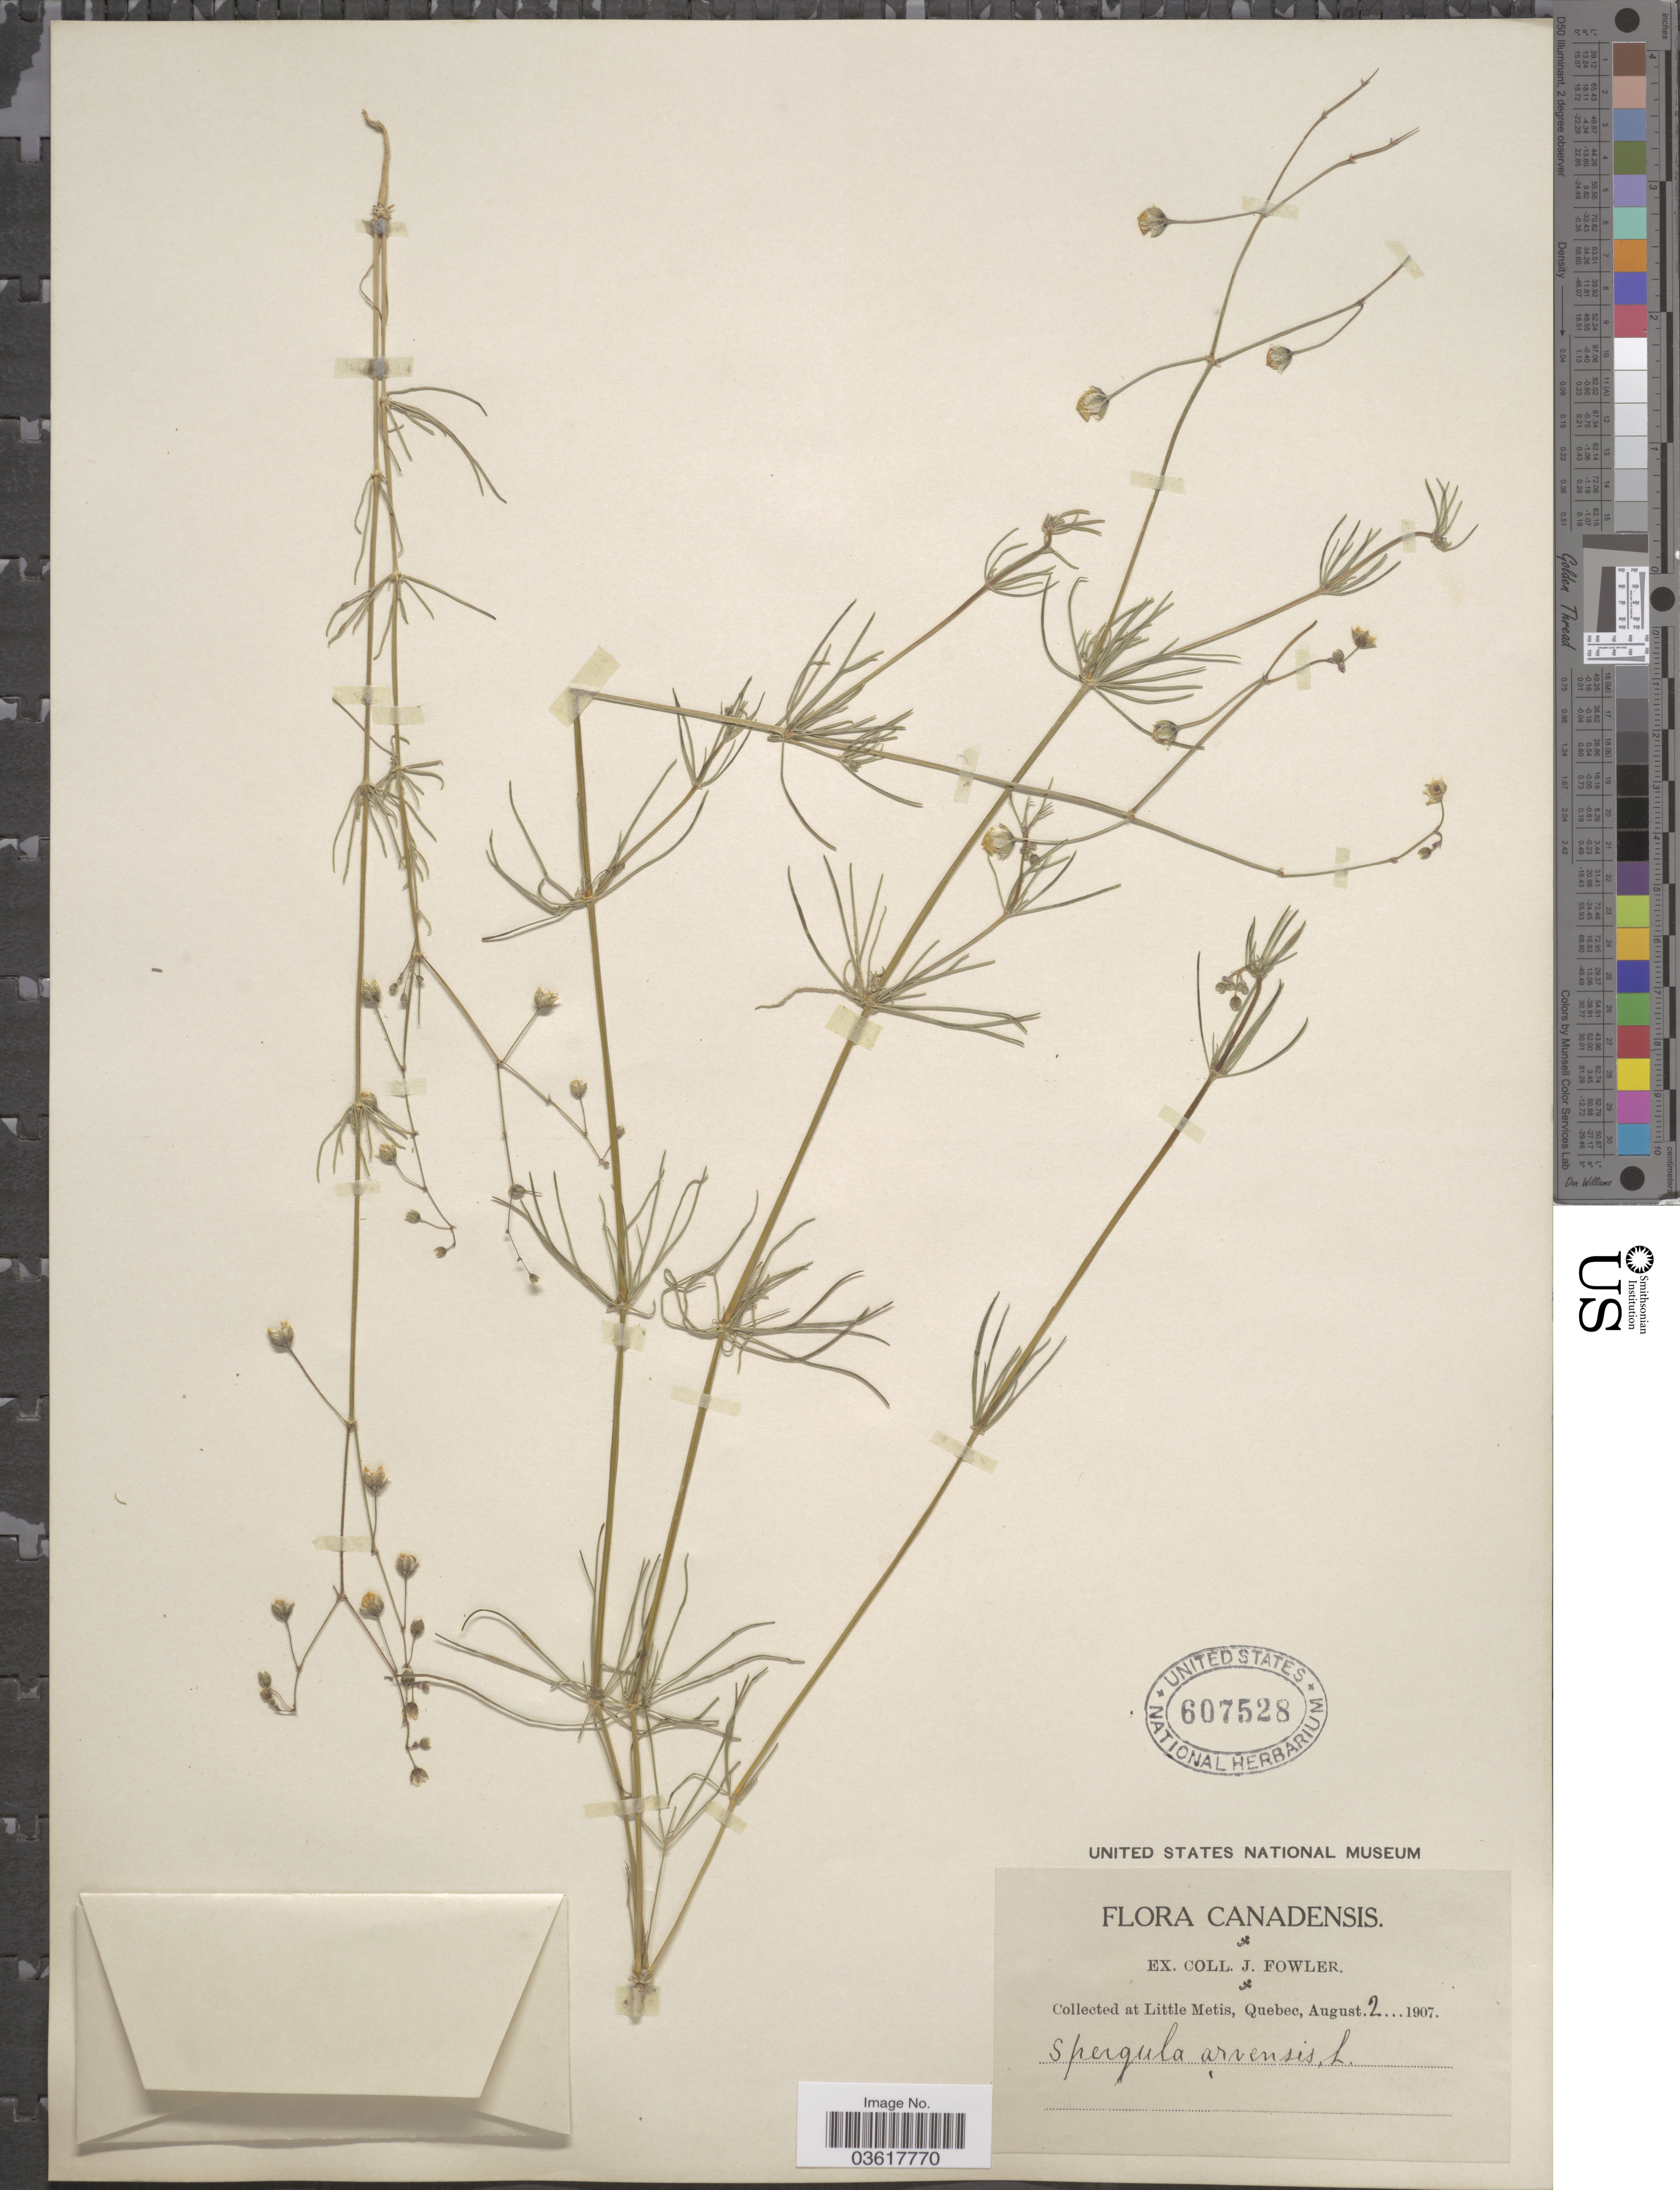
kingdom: Plantae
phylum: Tracheophyta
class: Magnoliopsida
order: Caryophyllales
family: Caryophyllaceae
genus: Spergula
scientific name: Spergula arvensis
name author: L.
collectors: J. Fowler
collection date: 1907-08-02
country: Canada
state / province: Quebec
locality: Little Metis.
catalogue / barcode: US 607528